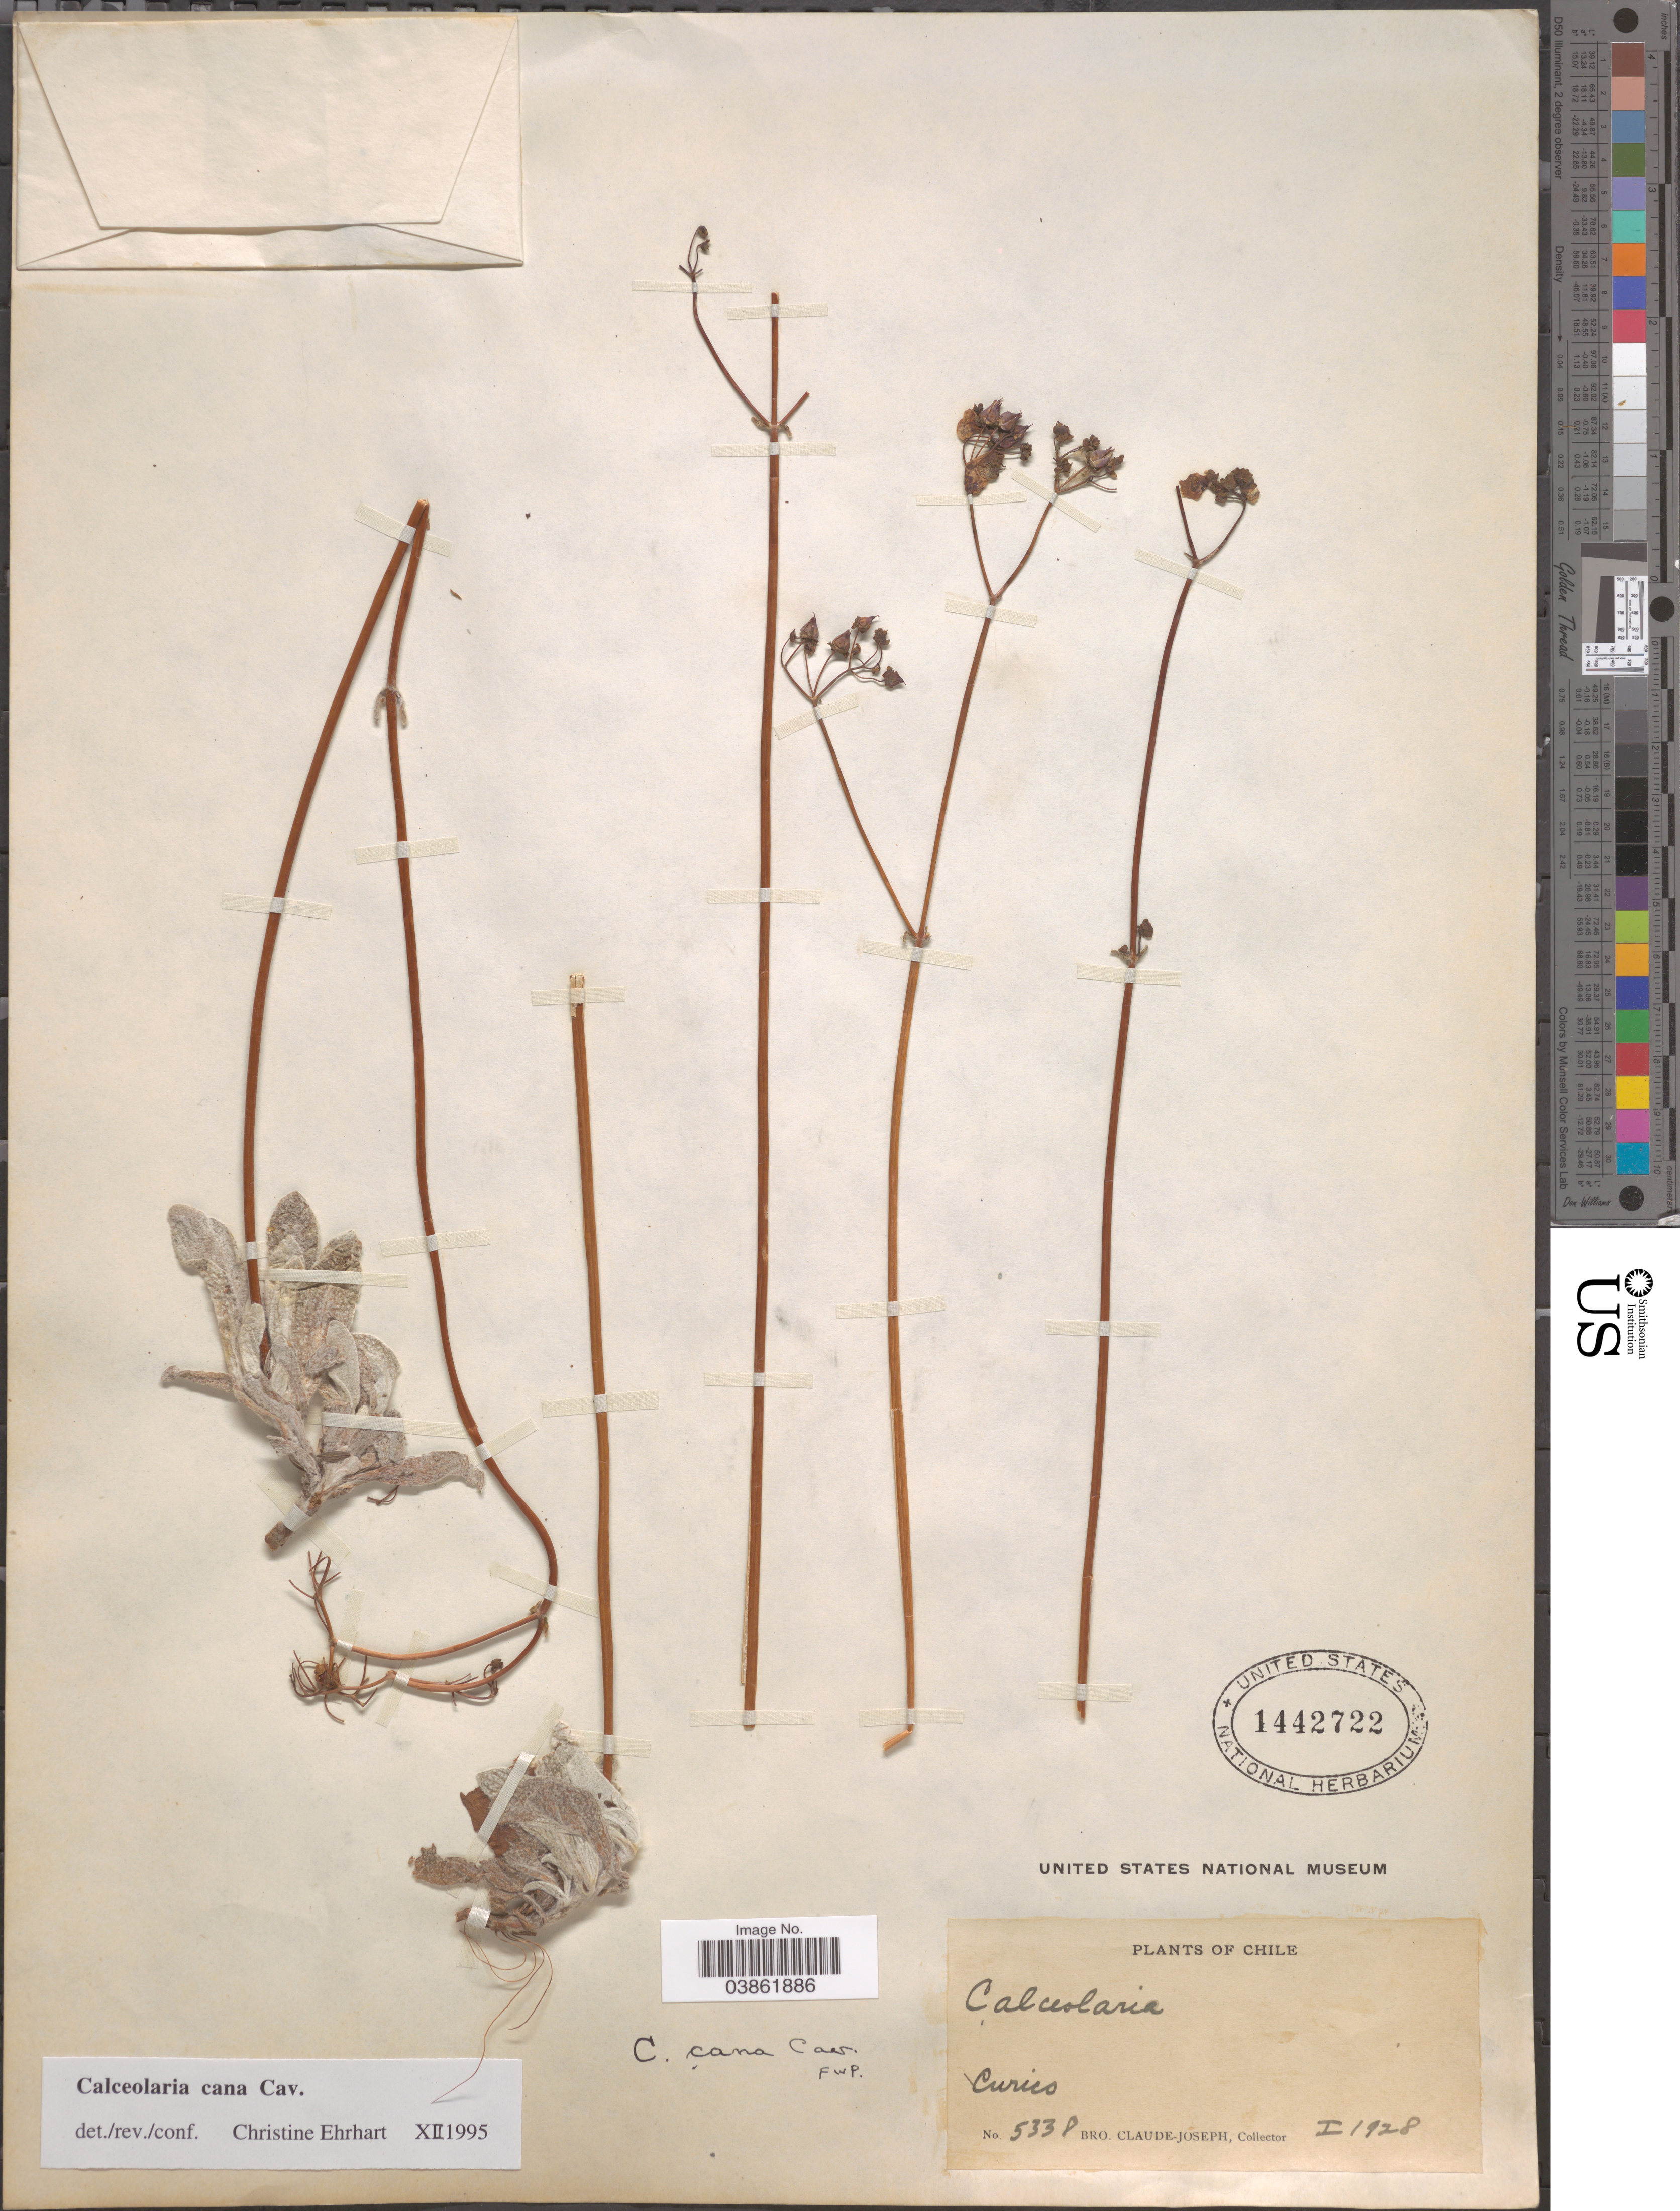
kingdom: Plantae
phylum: Tracheophyta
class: Magnoliopsida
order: Lamiales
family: Calceolariaceae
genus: Calceolaria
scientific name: Calceolaria cana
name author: Cav.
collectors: Bro. Claude-Joseph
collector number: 5338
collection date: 1928-01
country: Chile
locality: Curico.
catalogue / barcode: US 1442722